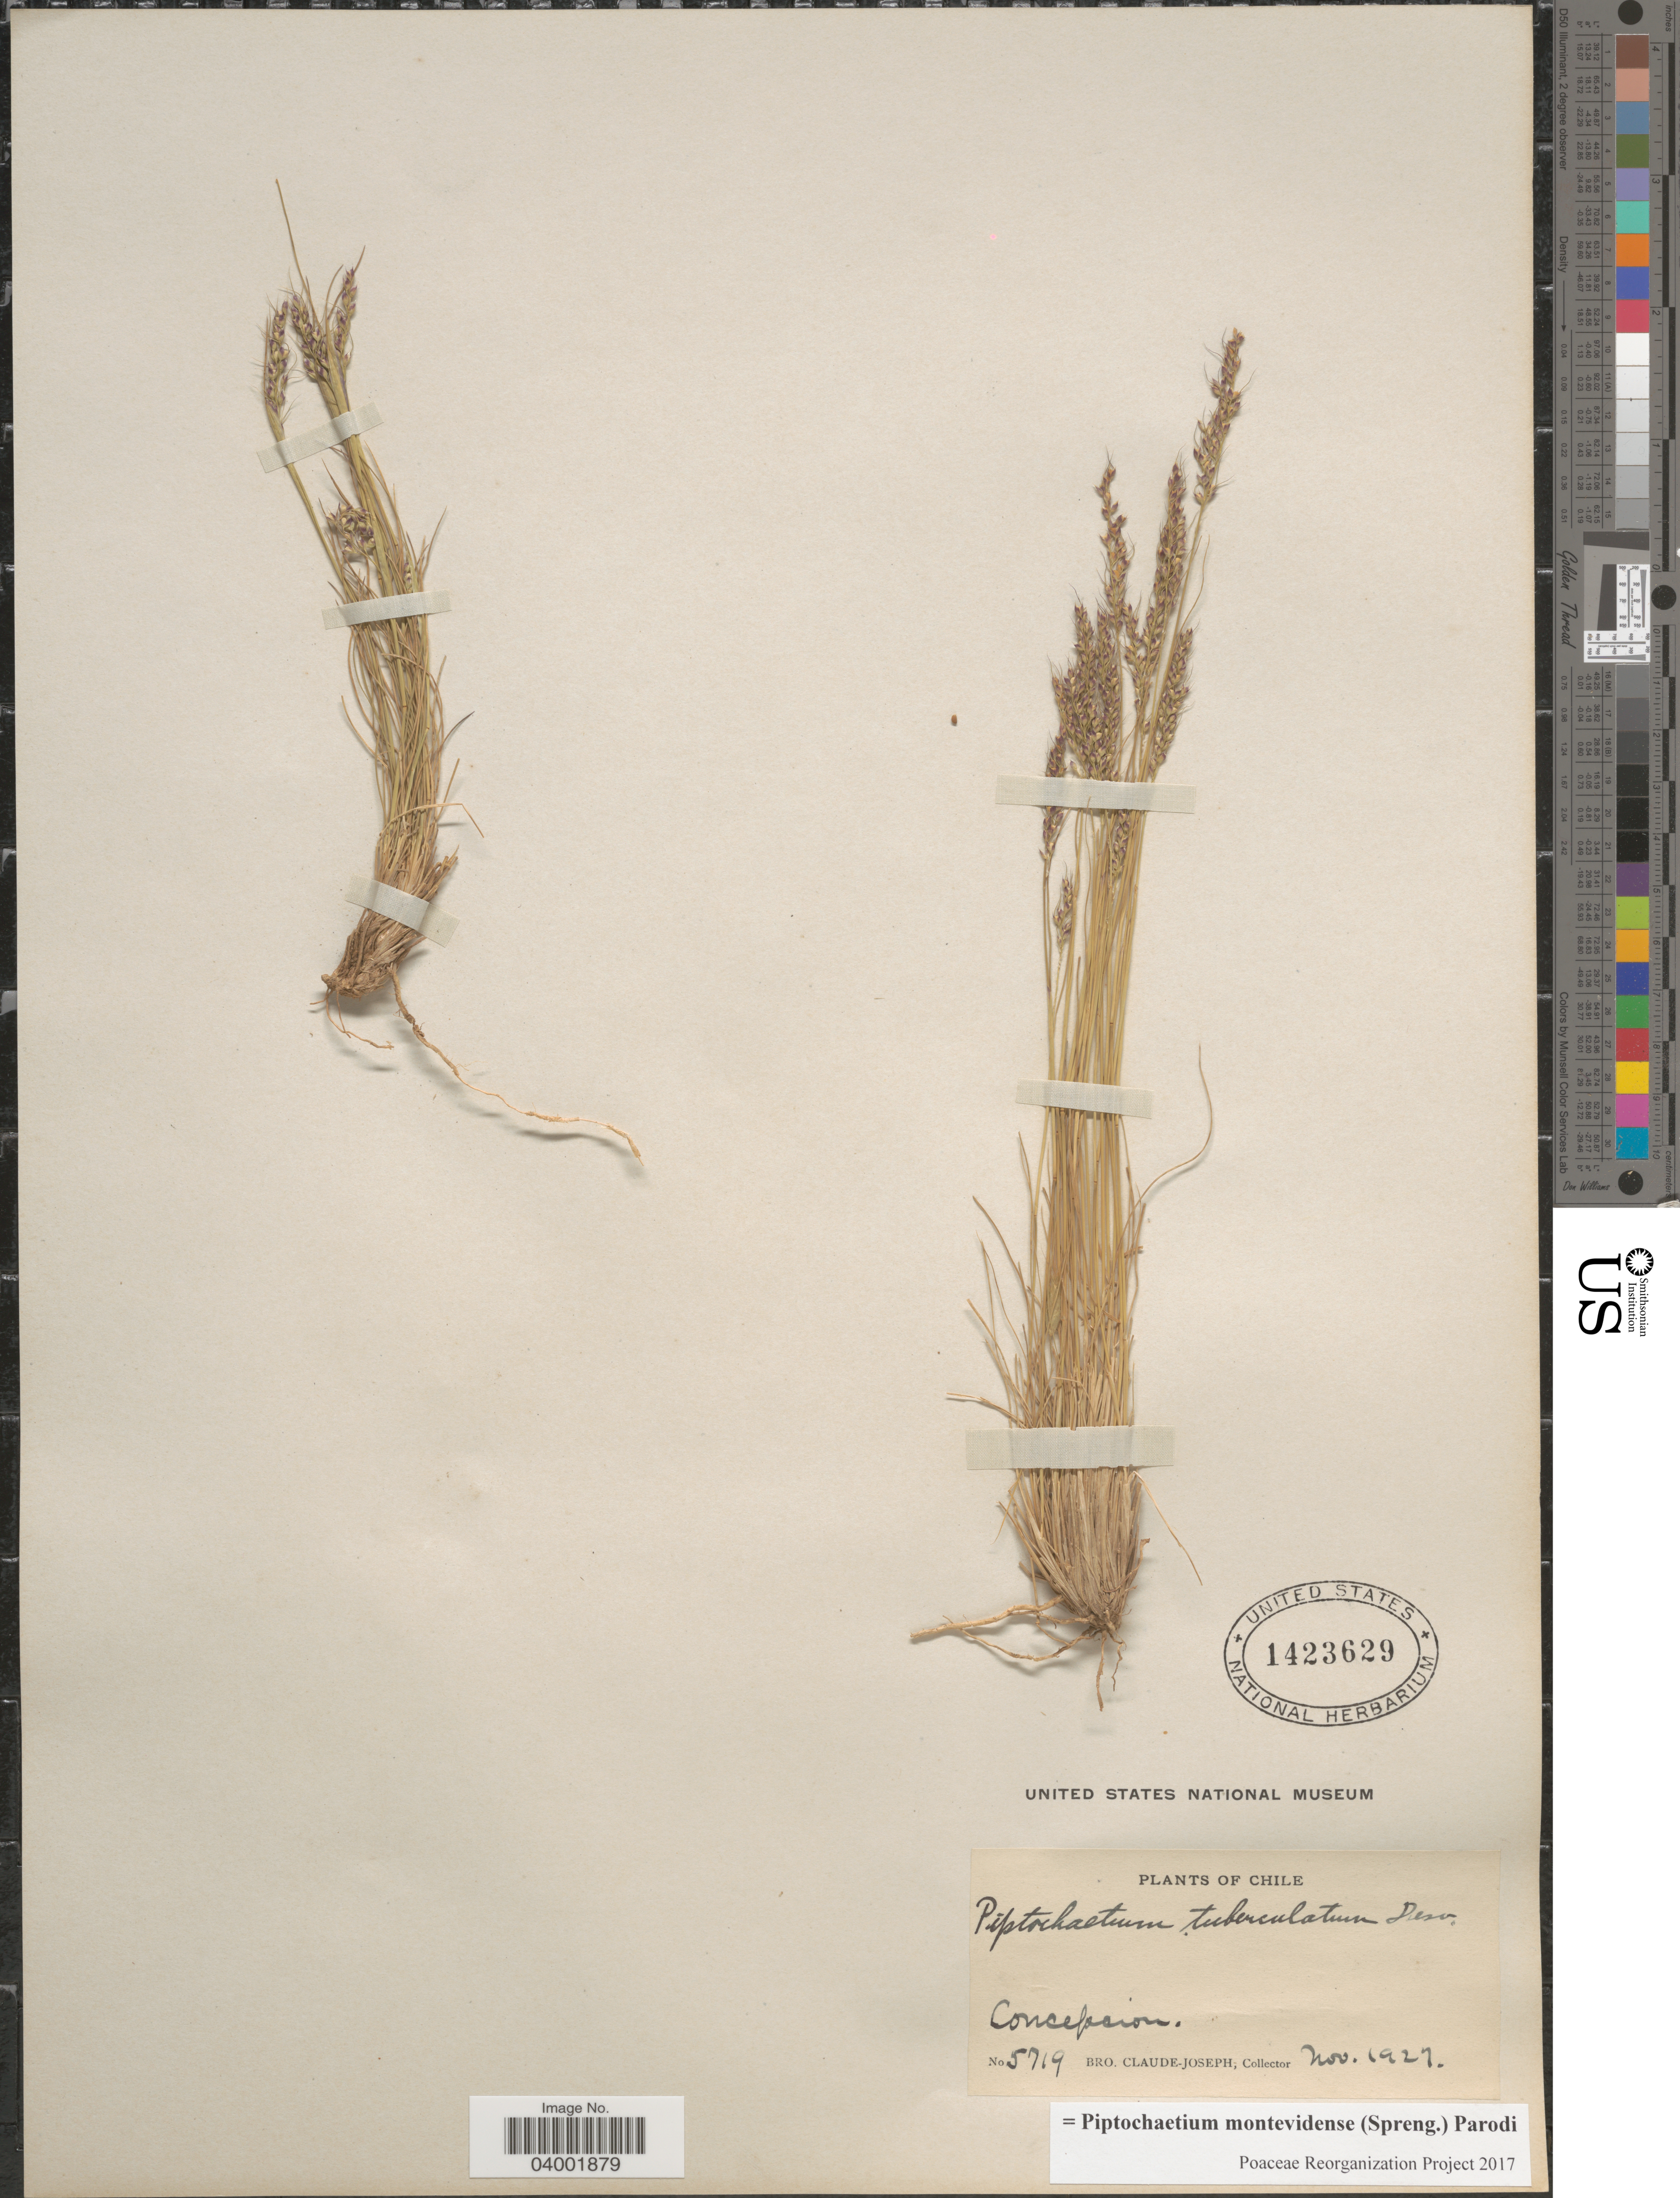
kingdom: Plantae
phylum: Tracheophyta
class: Liliopsida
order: Poales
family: Poaceae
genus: Piptochaetium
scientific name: Piptochaetium montevidense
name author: (Spreng.) Parodi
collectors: Bro. Claude-Joseph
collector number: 5719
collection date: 1927-11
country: Chile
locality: Concepcion.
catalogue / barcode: US 1423629